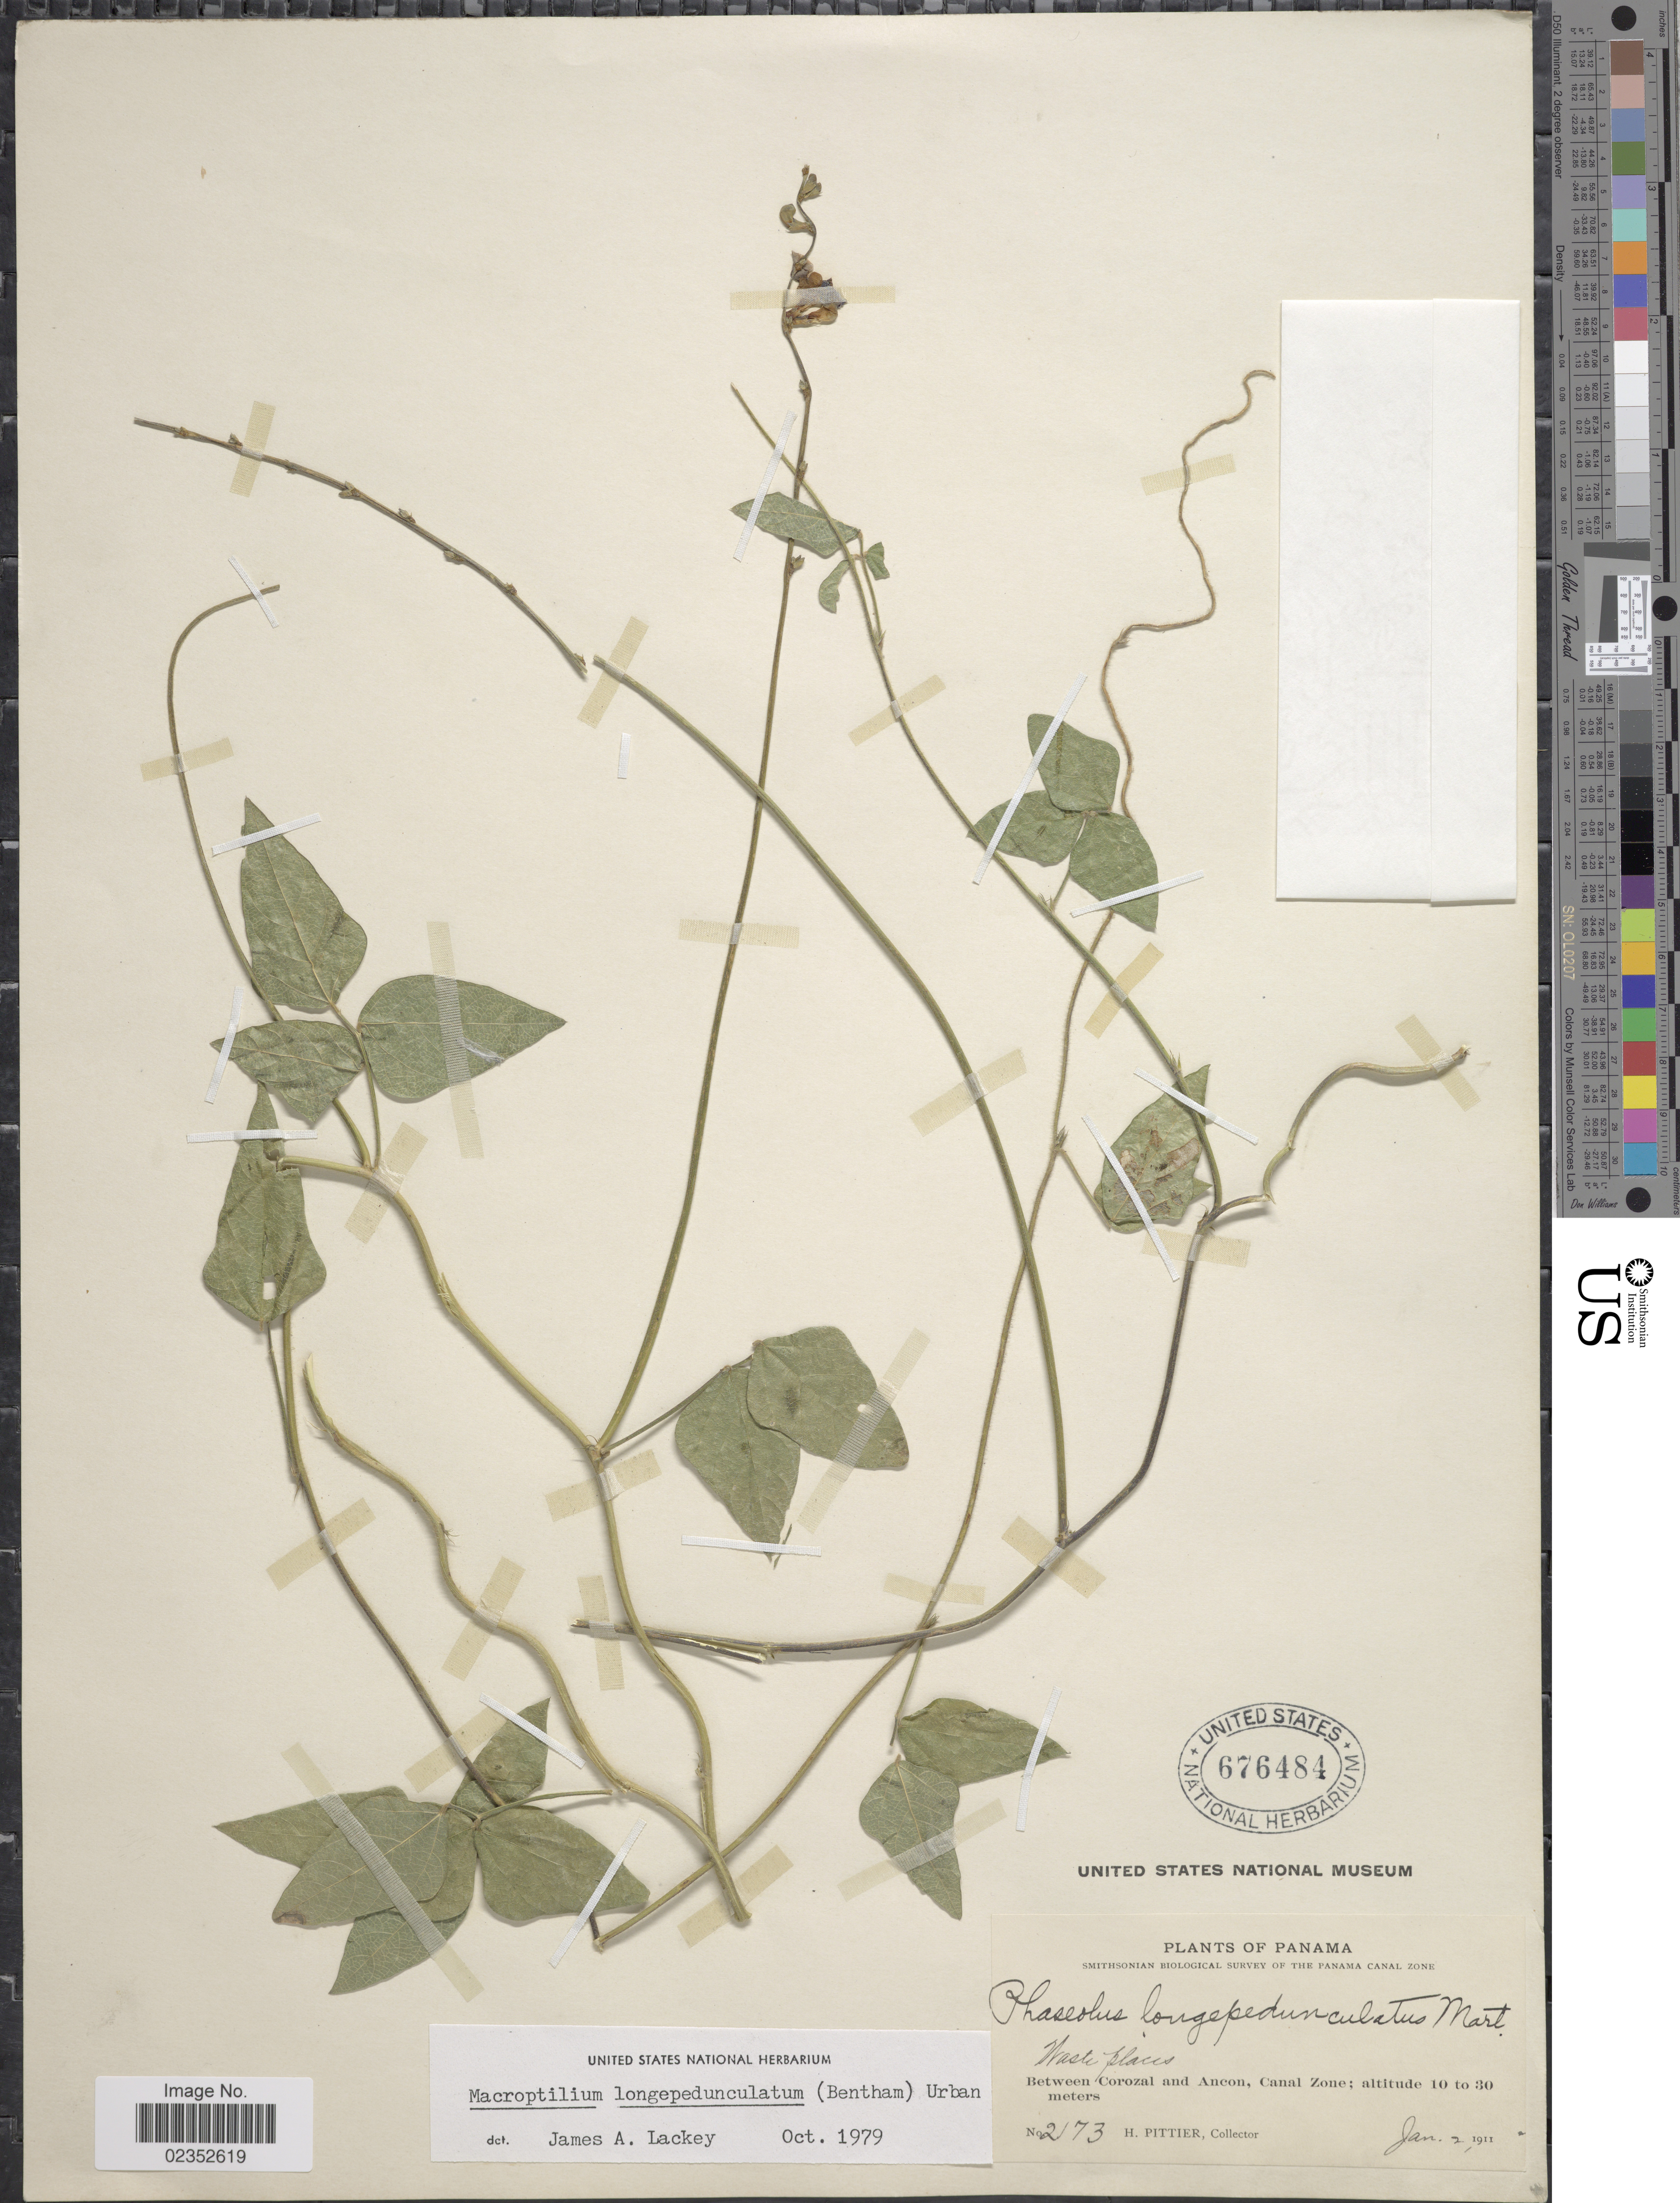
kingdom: Plantae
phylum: Tracheophyta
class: Magnoliopsida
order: Fabales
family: Fabaceae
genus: Macroptilium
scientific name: Macroptilium longepedunculatum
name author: (Benth.) Urb.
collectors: H. F. Pittier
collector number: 2173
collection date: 1911-01-02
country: Panama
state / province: Colón / Panamá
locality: Waste places, between Corozal and Ancon, Canal Zone, Panama Canal Zone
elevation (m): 10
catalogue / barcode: US 676484